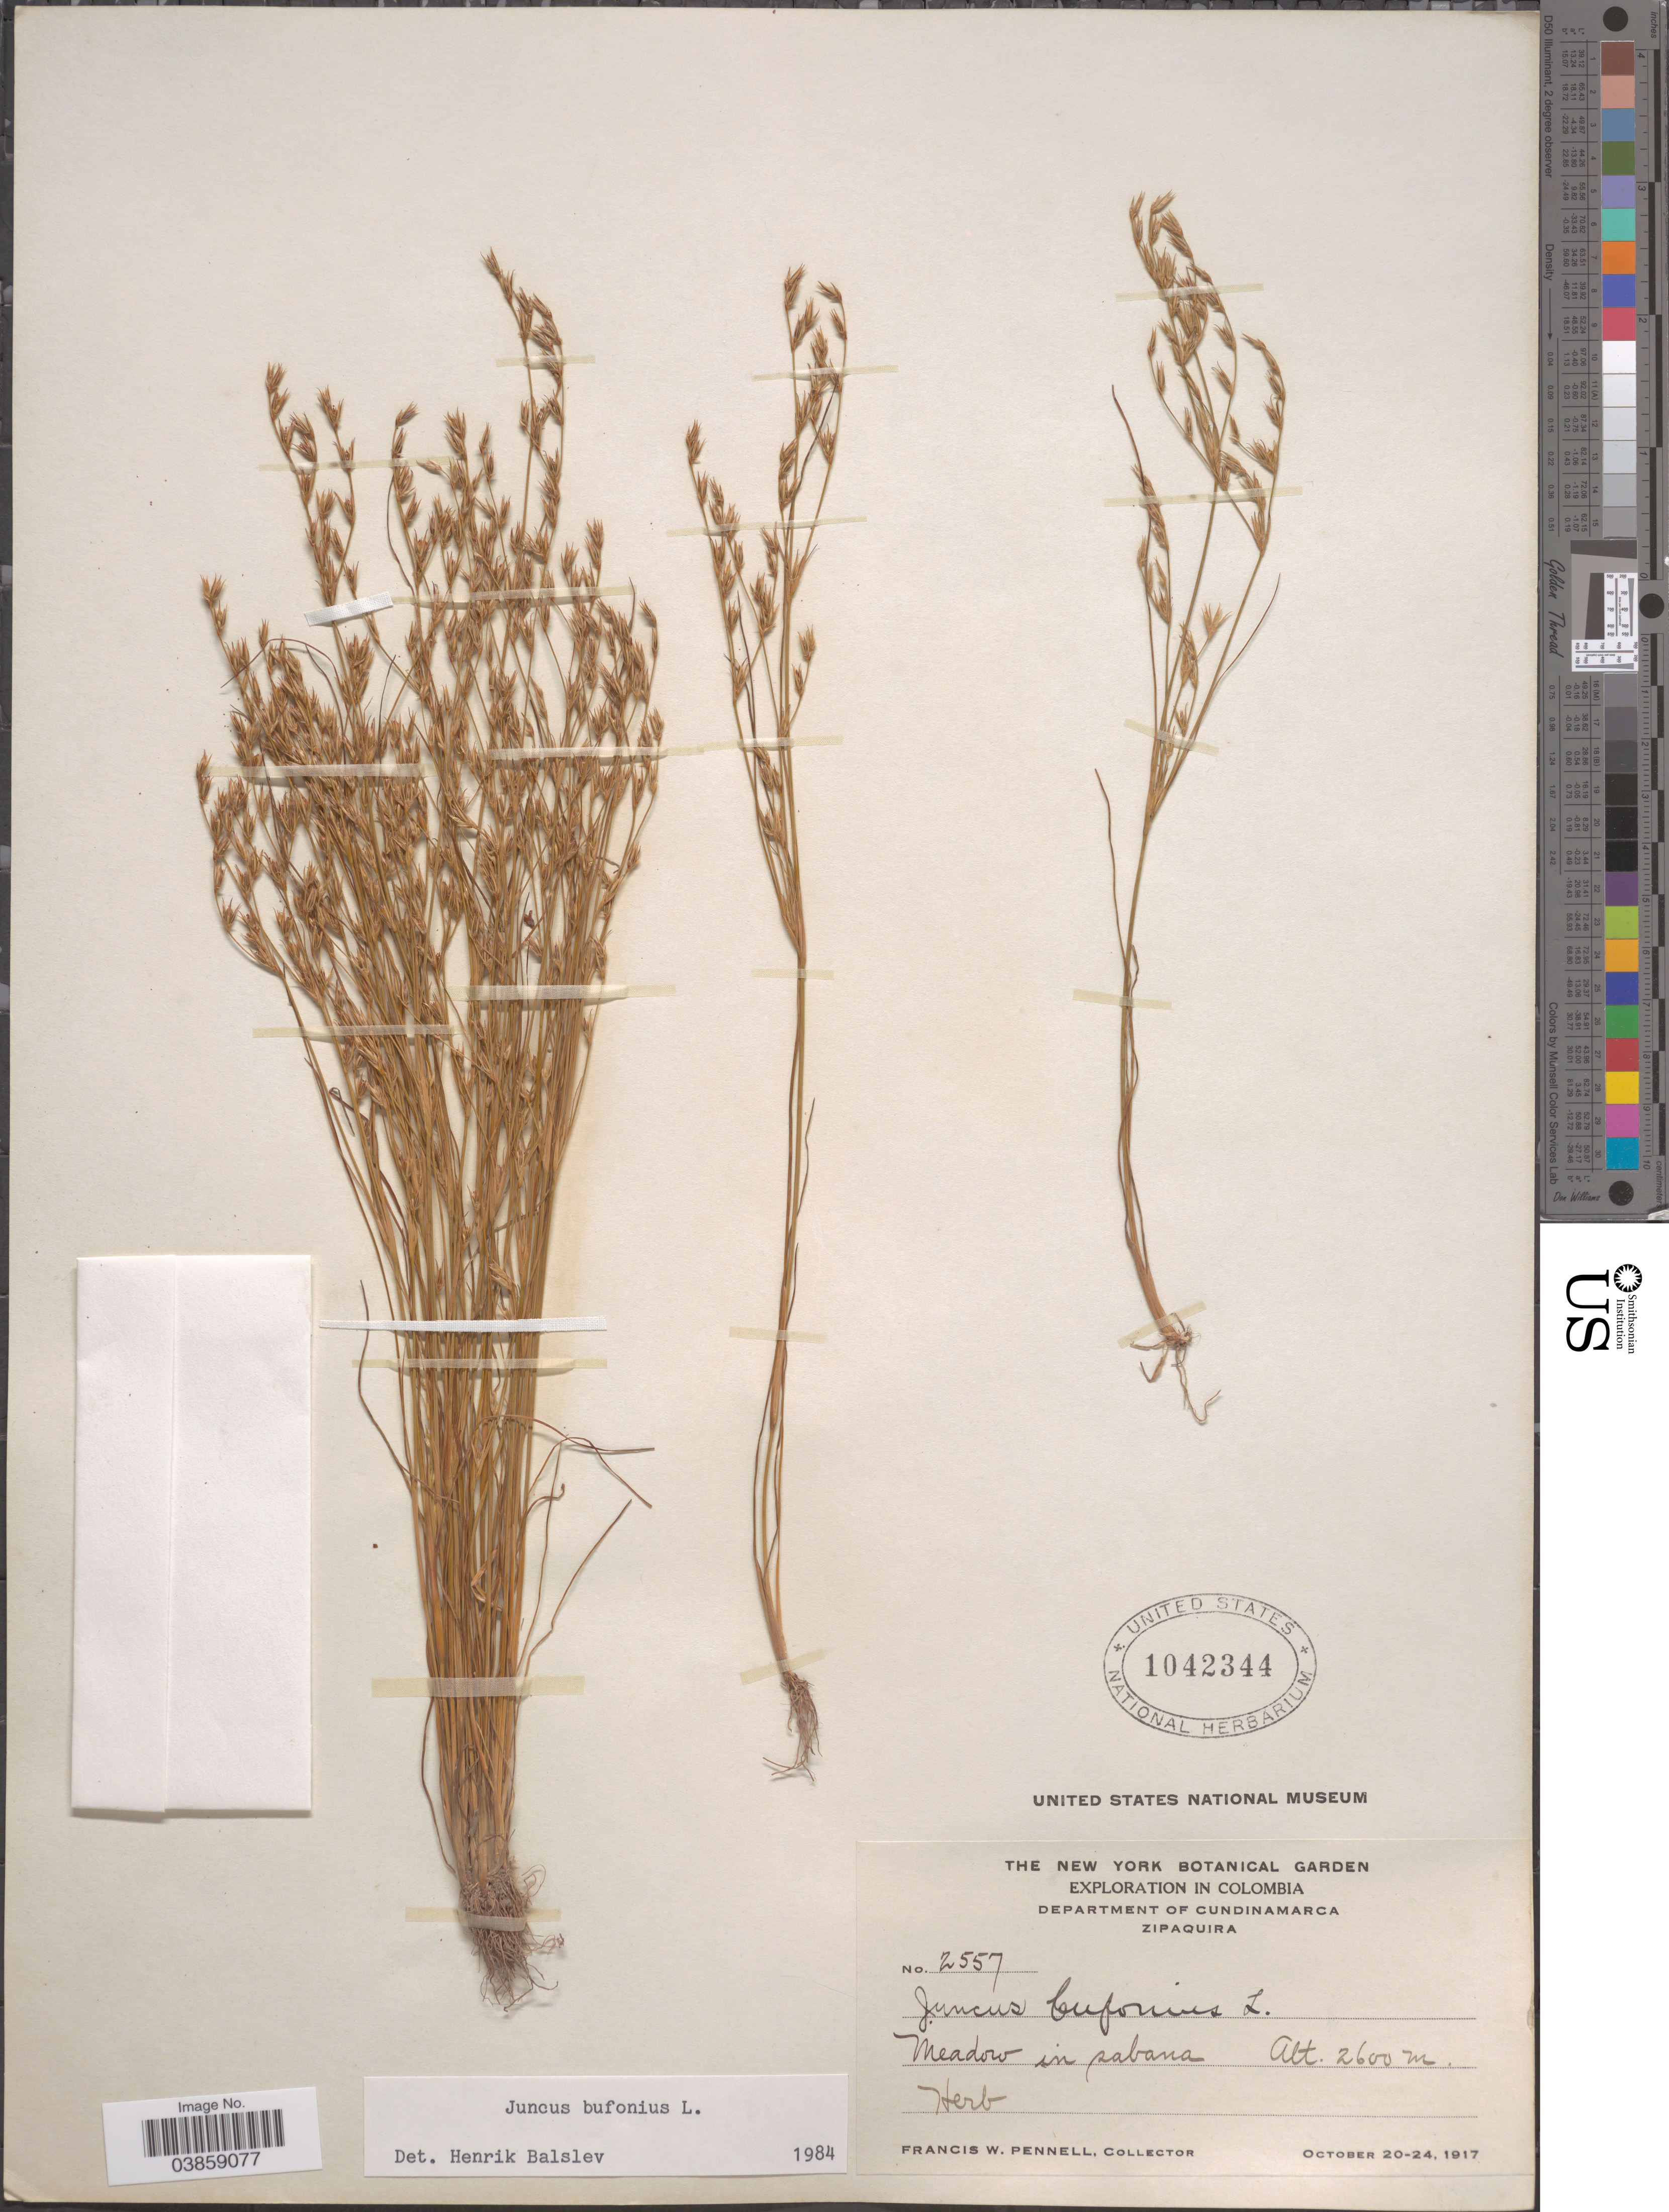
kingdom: Plantae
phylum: Tracheophyta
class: Liliopsida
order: Poales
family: Juncaceae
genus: Juncus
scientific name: Juncus bufonius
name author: L.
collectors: F. W. Pennell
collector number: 2557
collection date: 1917-10-20/1917-10-24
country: Colombia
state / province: Cundinamarca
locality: Department of Cundinamarca. Zipaquira.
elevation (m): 2600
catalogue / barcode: US 1042344